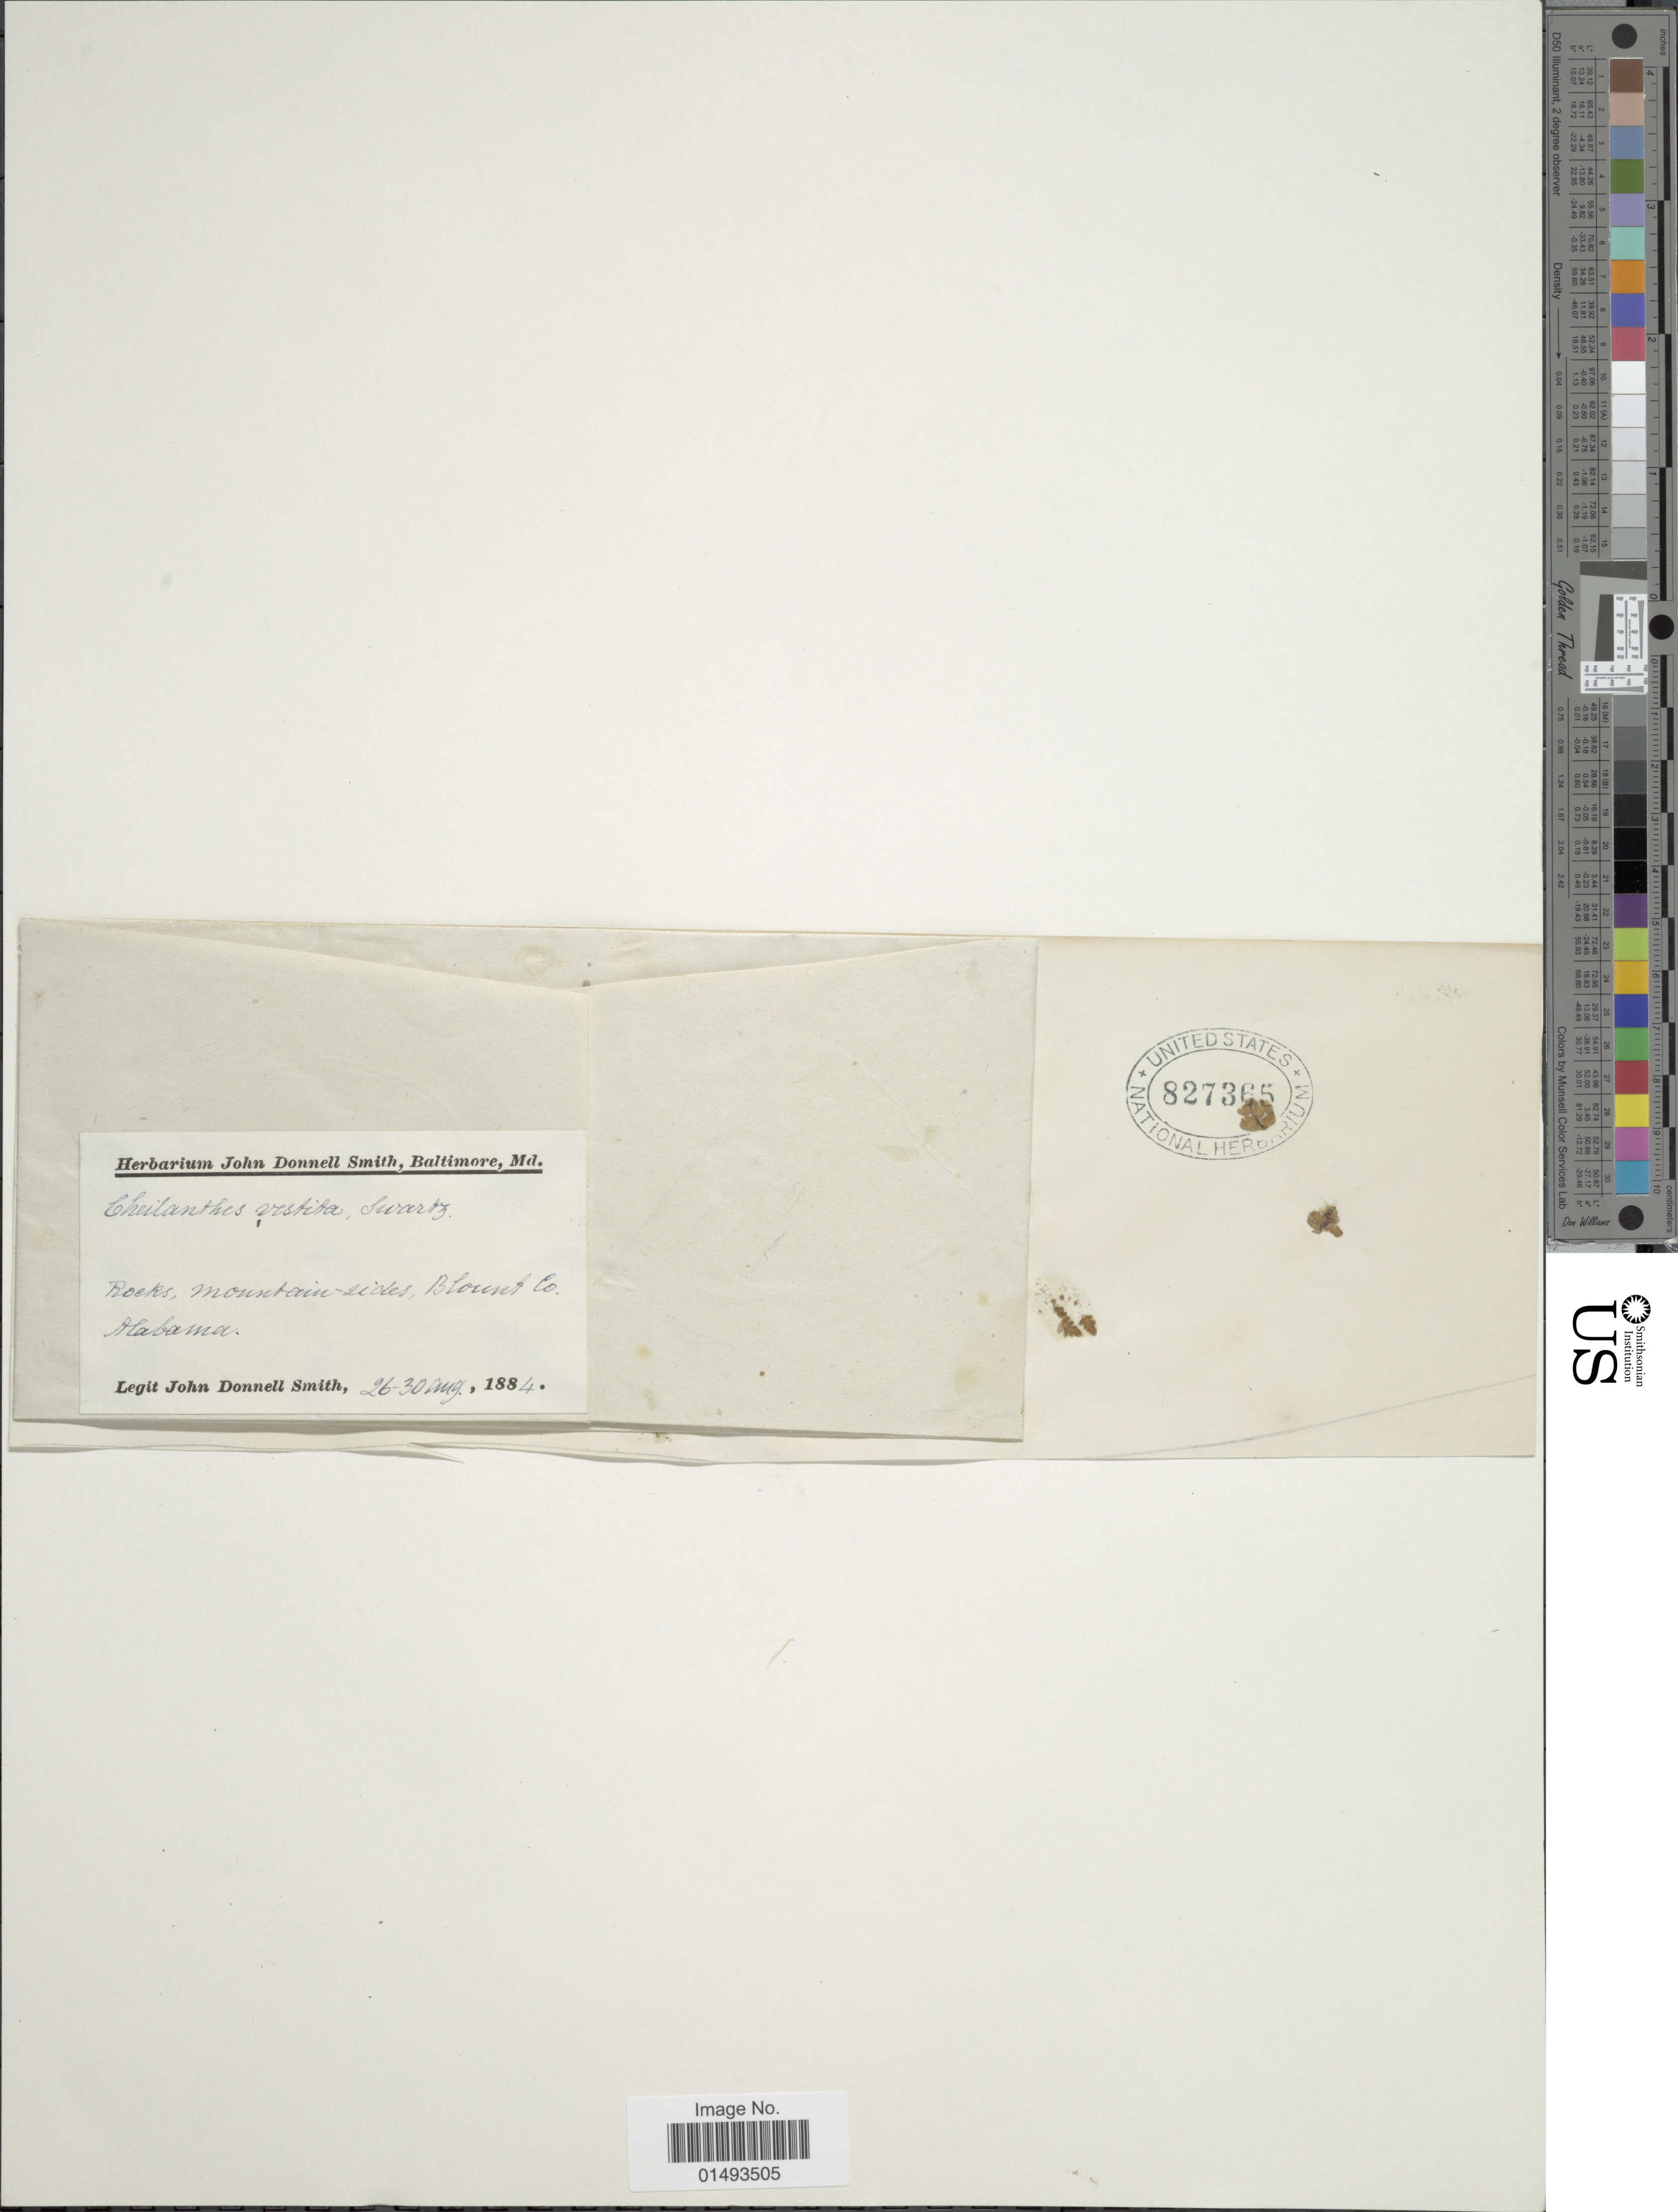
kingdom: Plantae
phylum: Tracheophyta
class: Polypodiopsida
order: Polypodiales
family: Pteridaceae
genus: Myriopteris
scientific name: Myriopteris lanosa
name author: (Michx.) Grusz & Windham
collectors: J. Donnell Smith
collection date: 1884-08-26/1884-08-30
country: United States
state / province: Alabama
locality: Rocks mountain-sides, Blount Co.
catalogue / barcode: US 827365